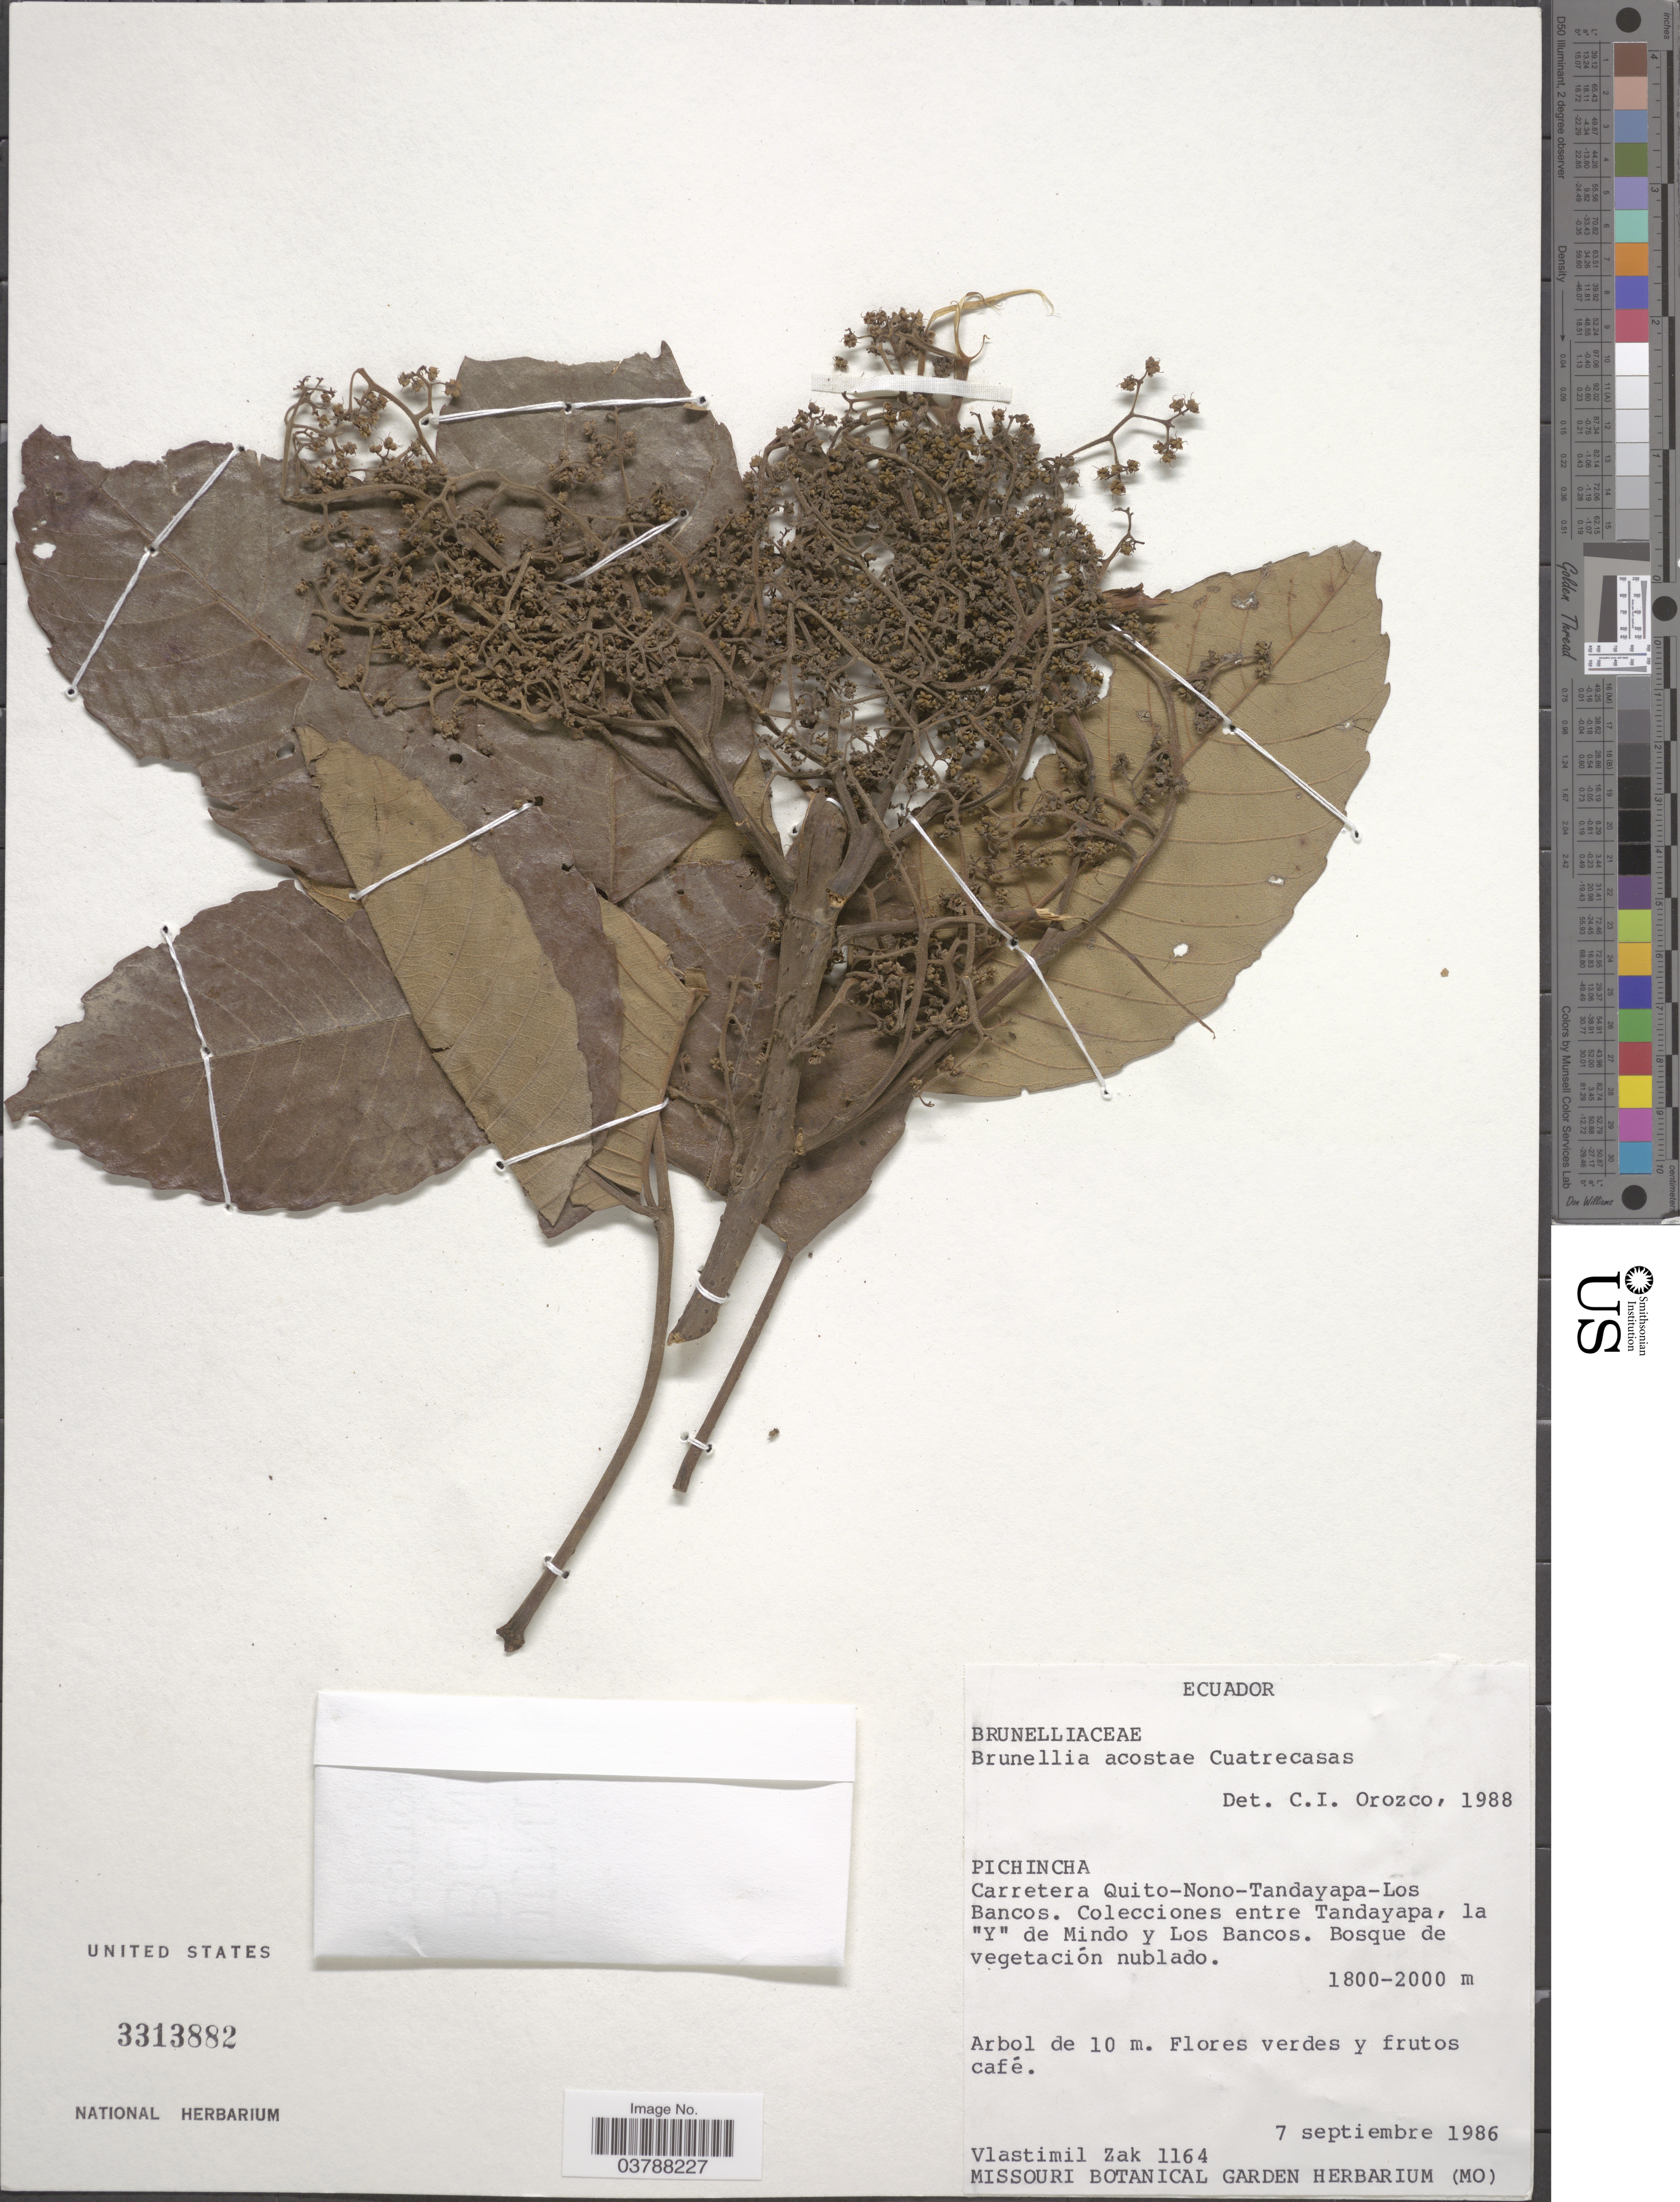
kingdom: Plantae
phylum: Tracheophyta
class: Magnoliopsida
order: Oxalidales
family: Brunelliaceae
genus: Brunellia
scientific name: Brunellia acostae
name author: Cuatrec.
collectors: V. Zak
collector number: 1164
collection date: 1986-09-07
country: Ecuador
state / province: Pichincha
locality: Carretera Quito-Nono-Tandayapa-Los Bancos. Colecciones entre Tandayapa, la "Y" de Mindo y Los Bancos.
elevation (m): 1800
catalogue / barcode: US 3313882